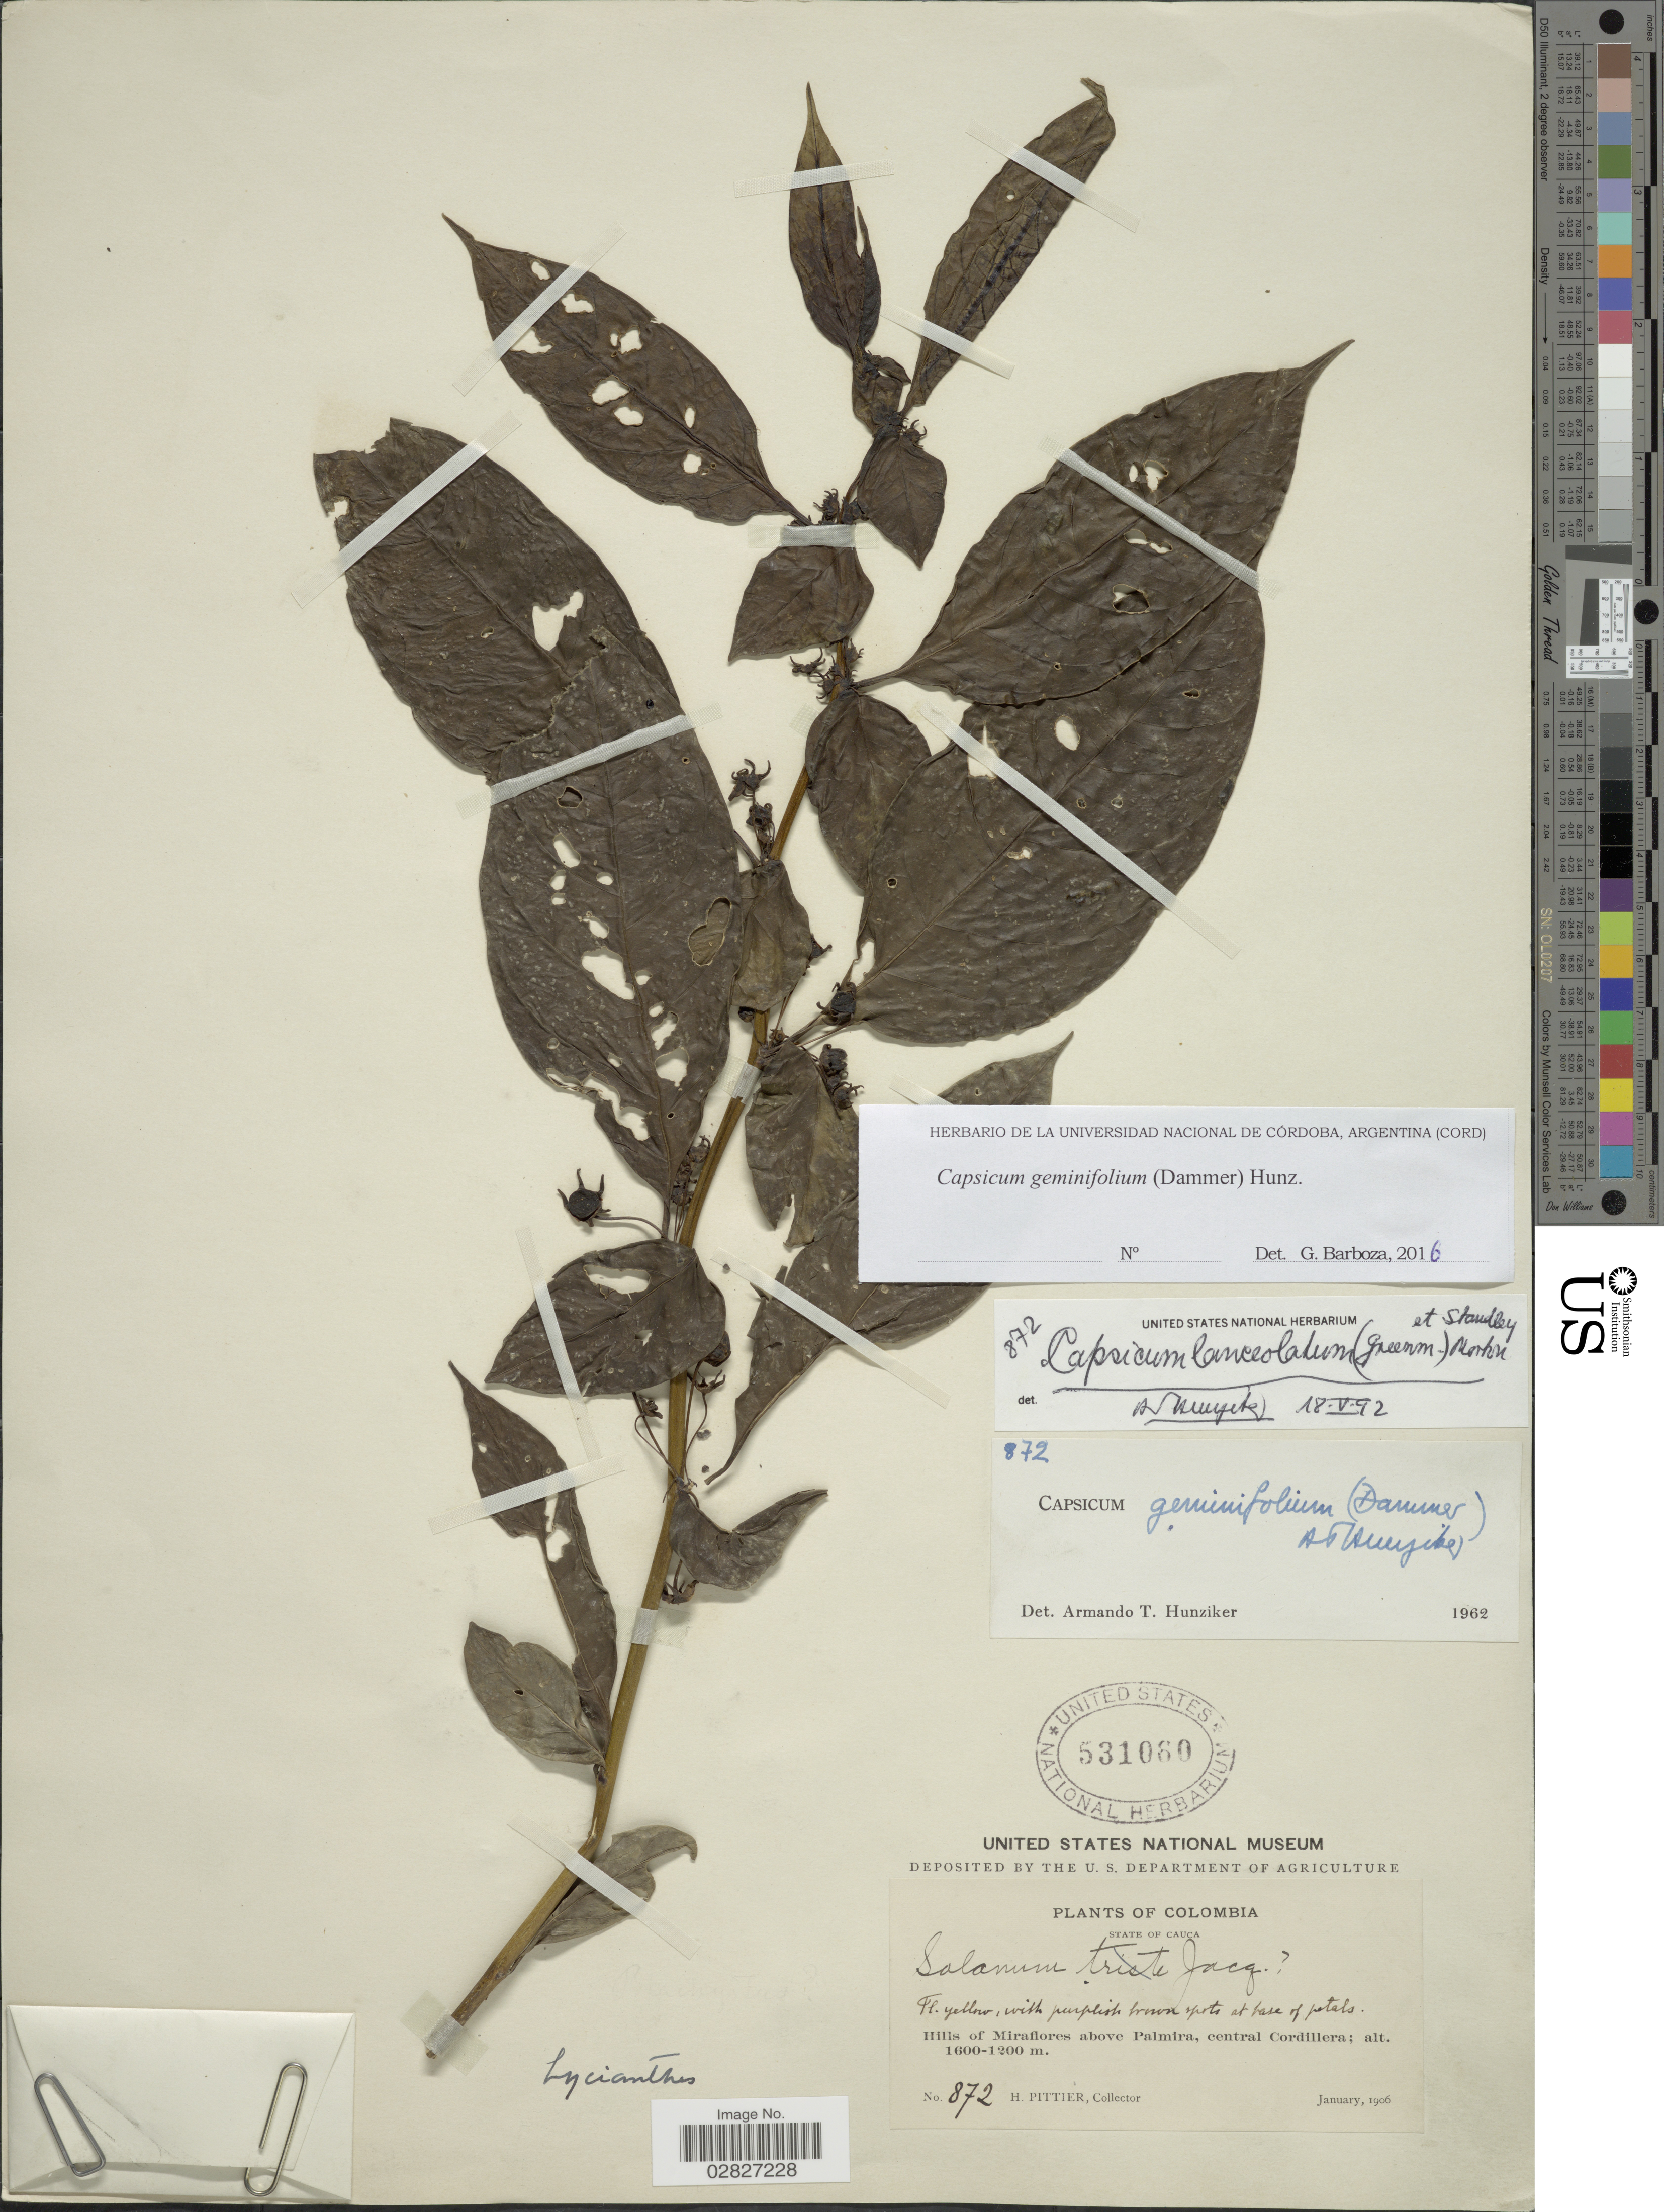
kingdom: Plantae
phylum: Tracheophyta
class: Magnoliopsida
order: Solanales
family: Solanaceae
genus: Capsicum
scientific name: Capsicum geminifolium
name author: (Dammer) Hunz.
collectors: H. F. Pittier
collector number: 872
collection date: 1906-01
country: Colombia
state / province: Cauca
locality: State of Cauca. Hills of Miraflores above Palmira, central Cordillera.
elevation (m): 1200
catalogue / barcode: US 531060